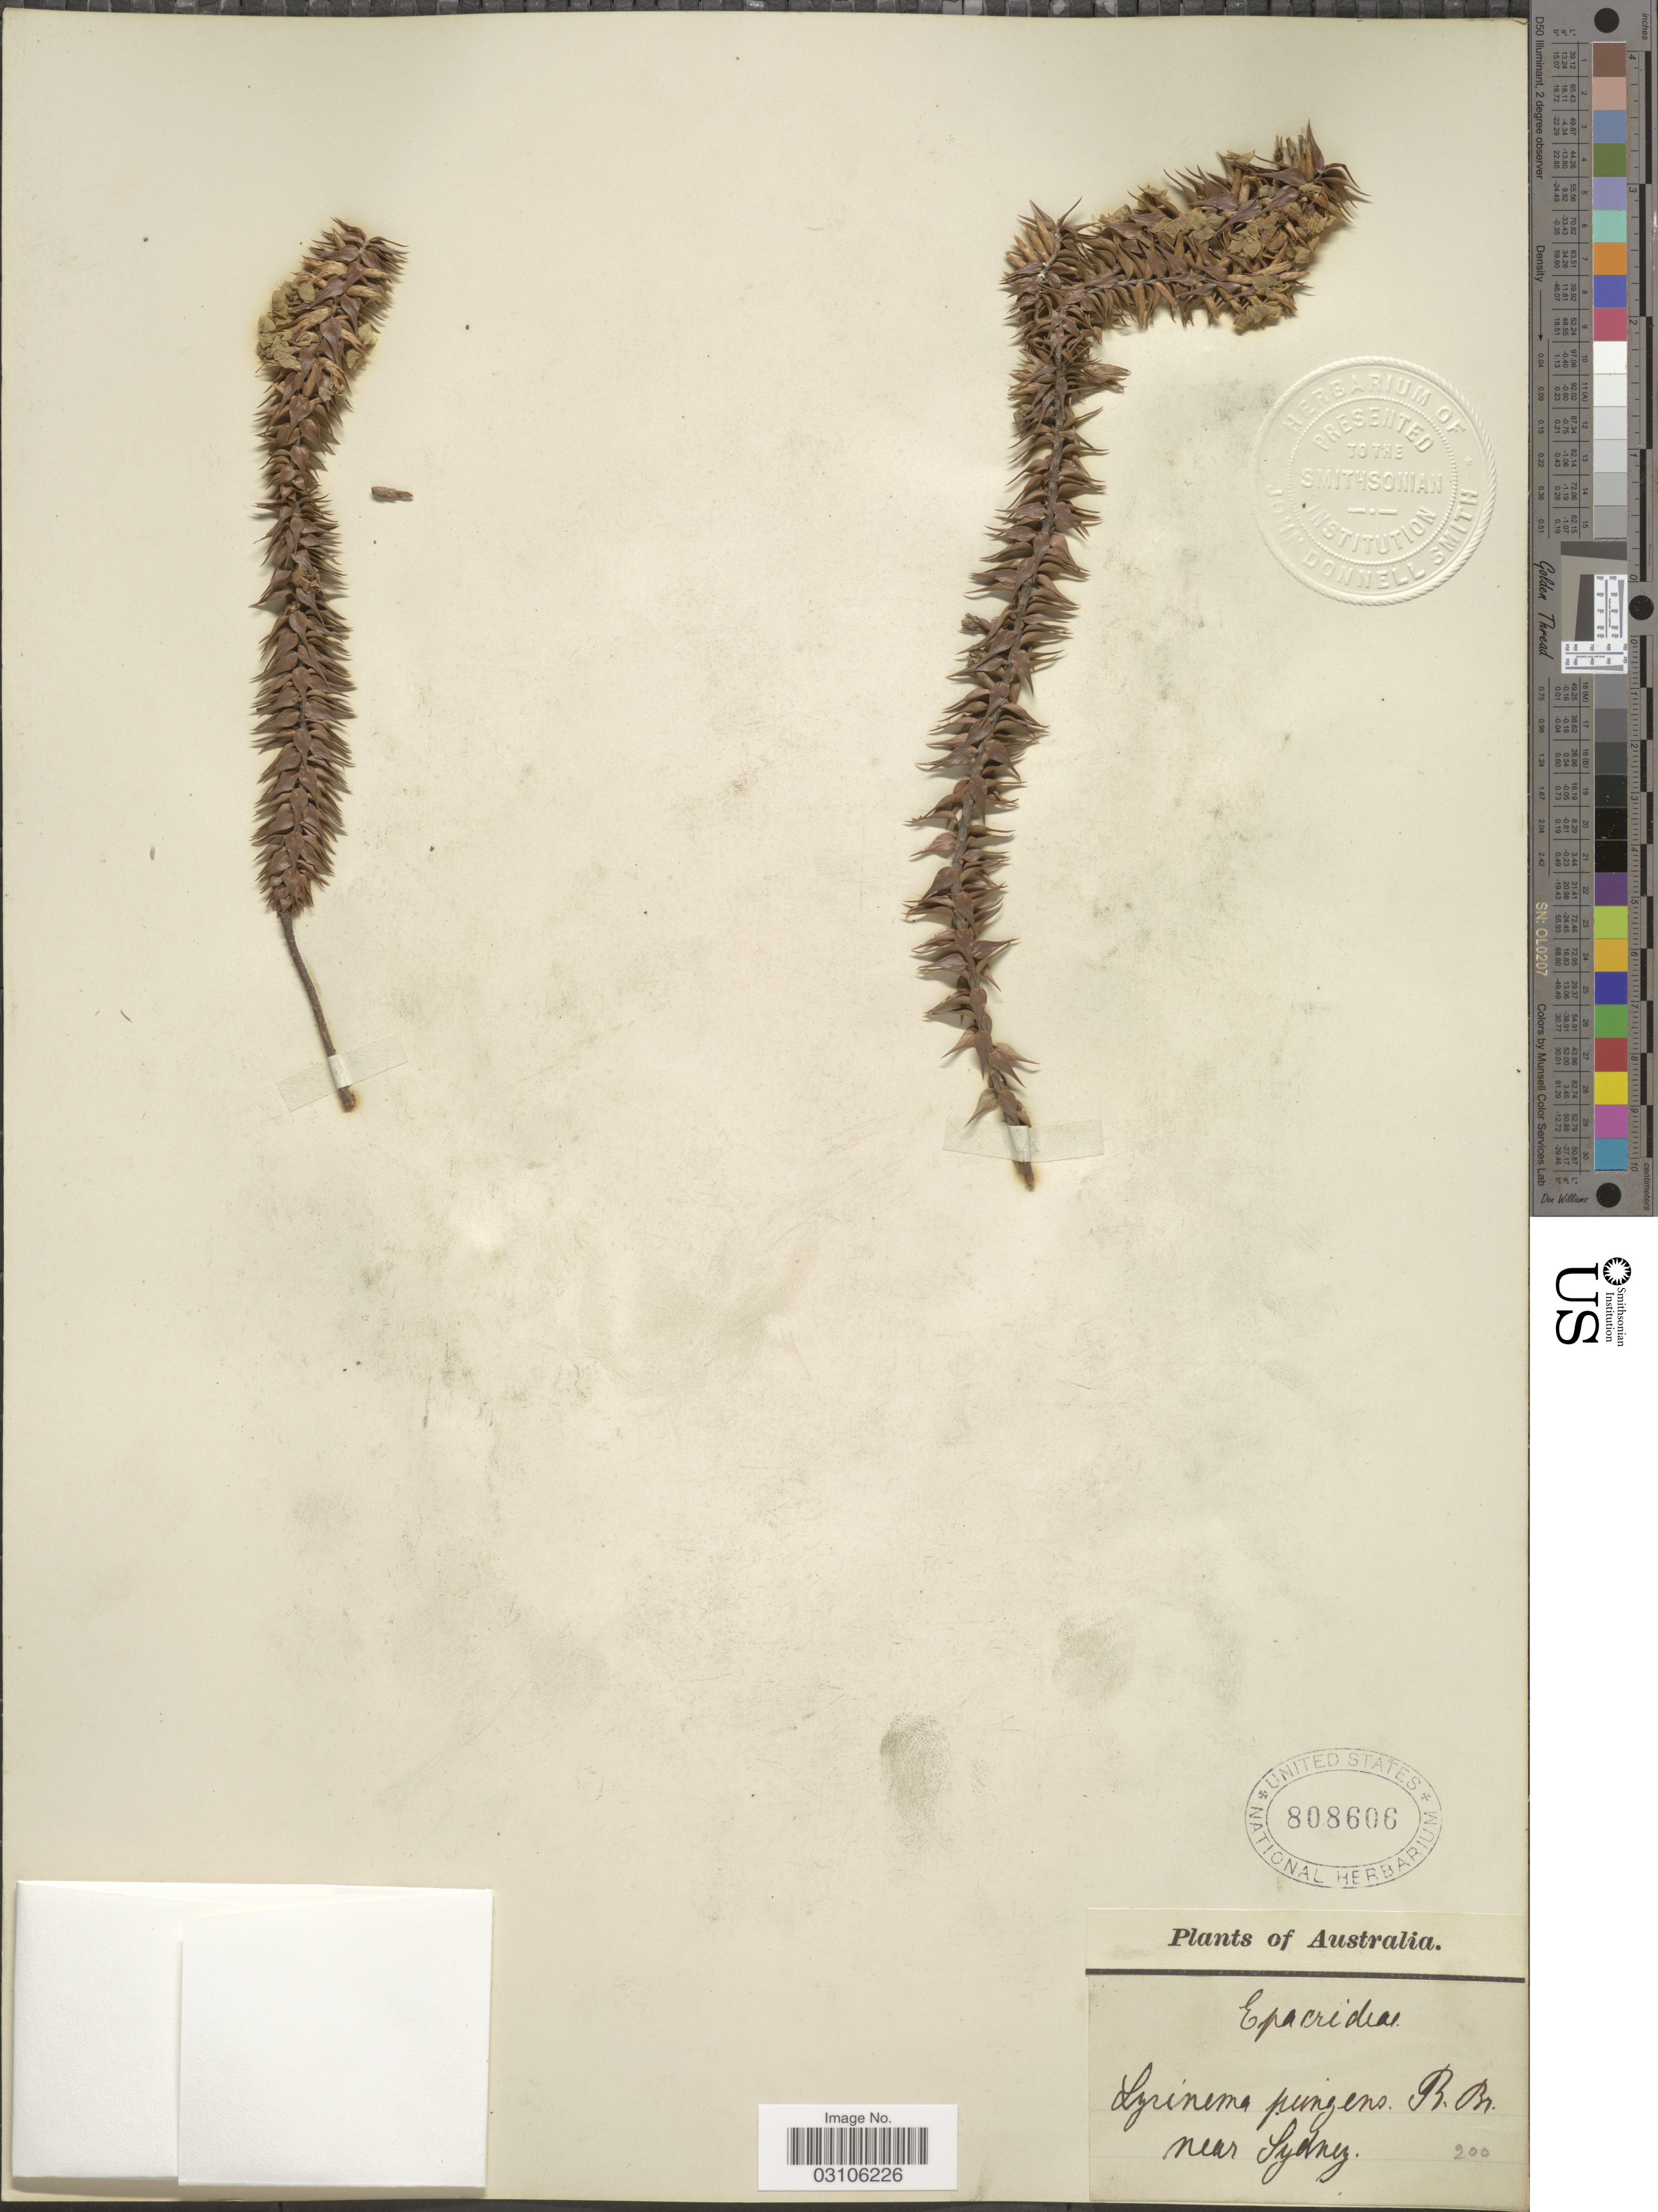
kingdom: Plantae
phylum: Tracheophyta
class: Magnoliopsida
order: Ericales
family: Ericaceae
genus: Woollsia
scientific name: Woollsia pungens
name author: (Cav.) F. Muell.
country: Australia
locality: Near Sydney.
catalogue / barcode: US 808606